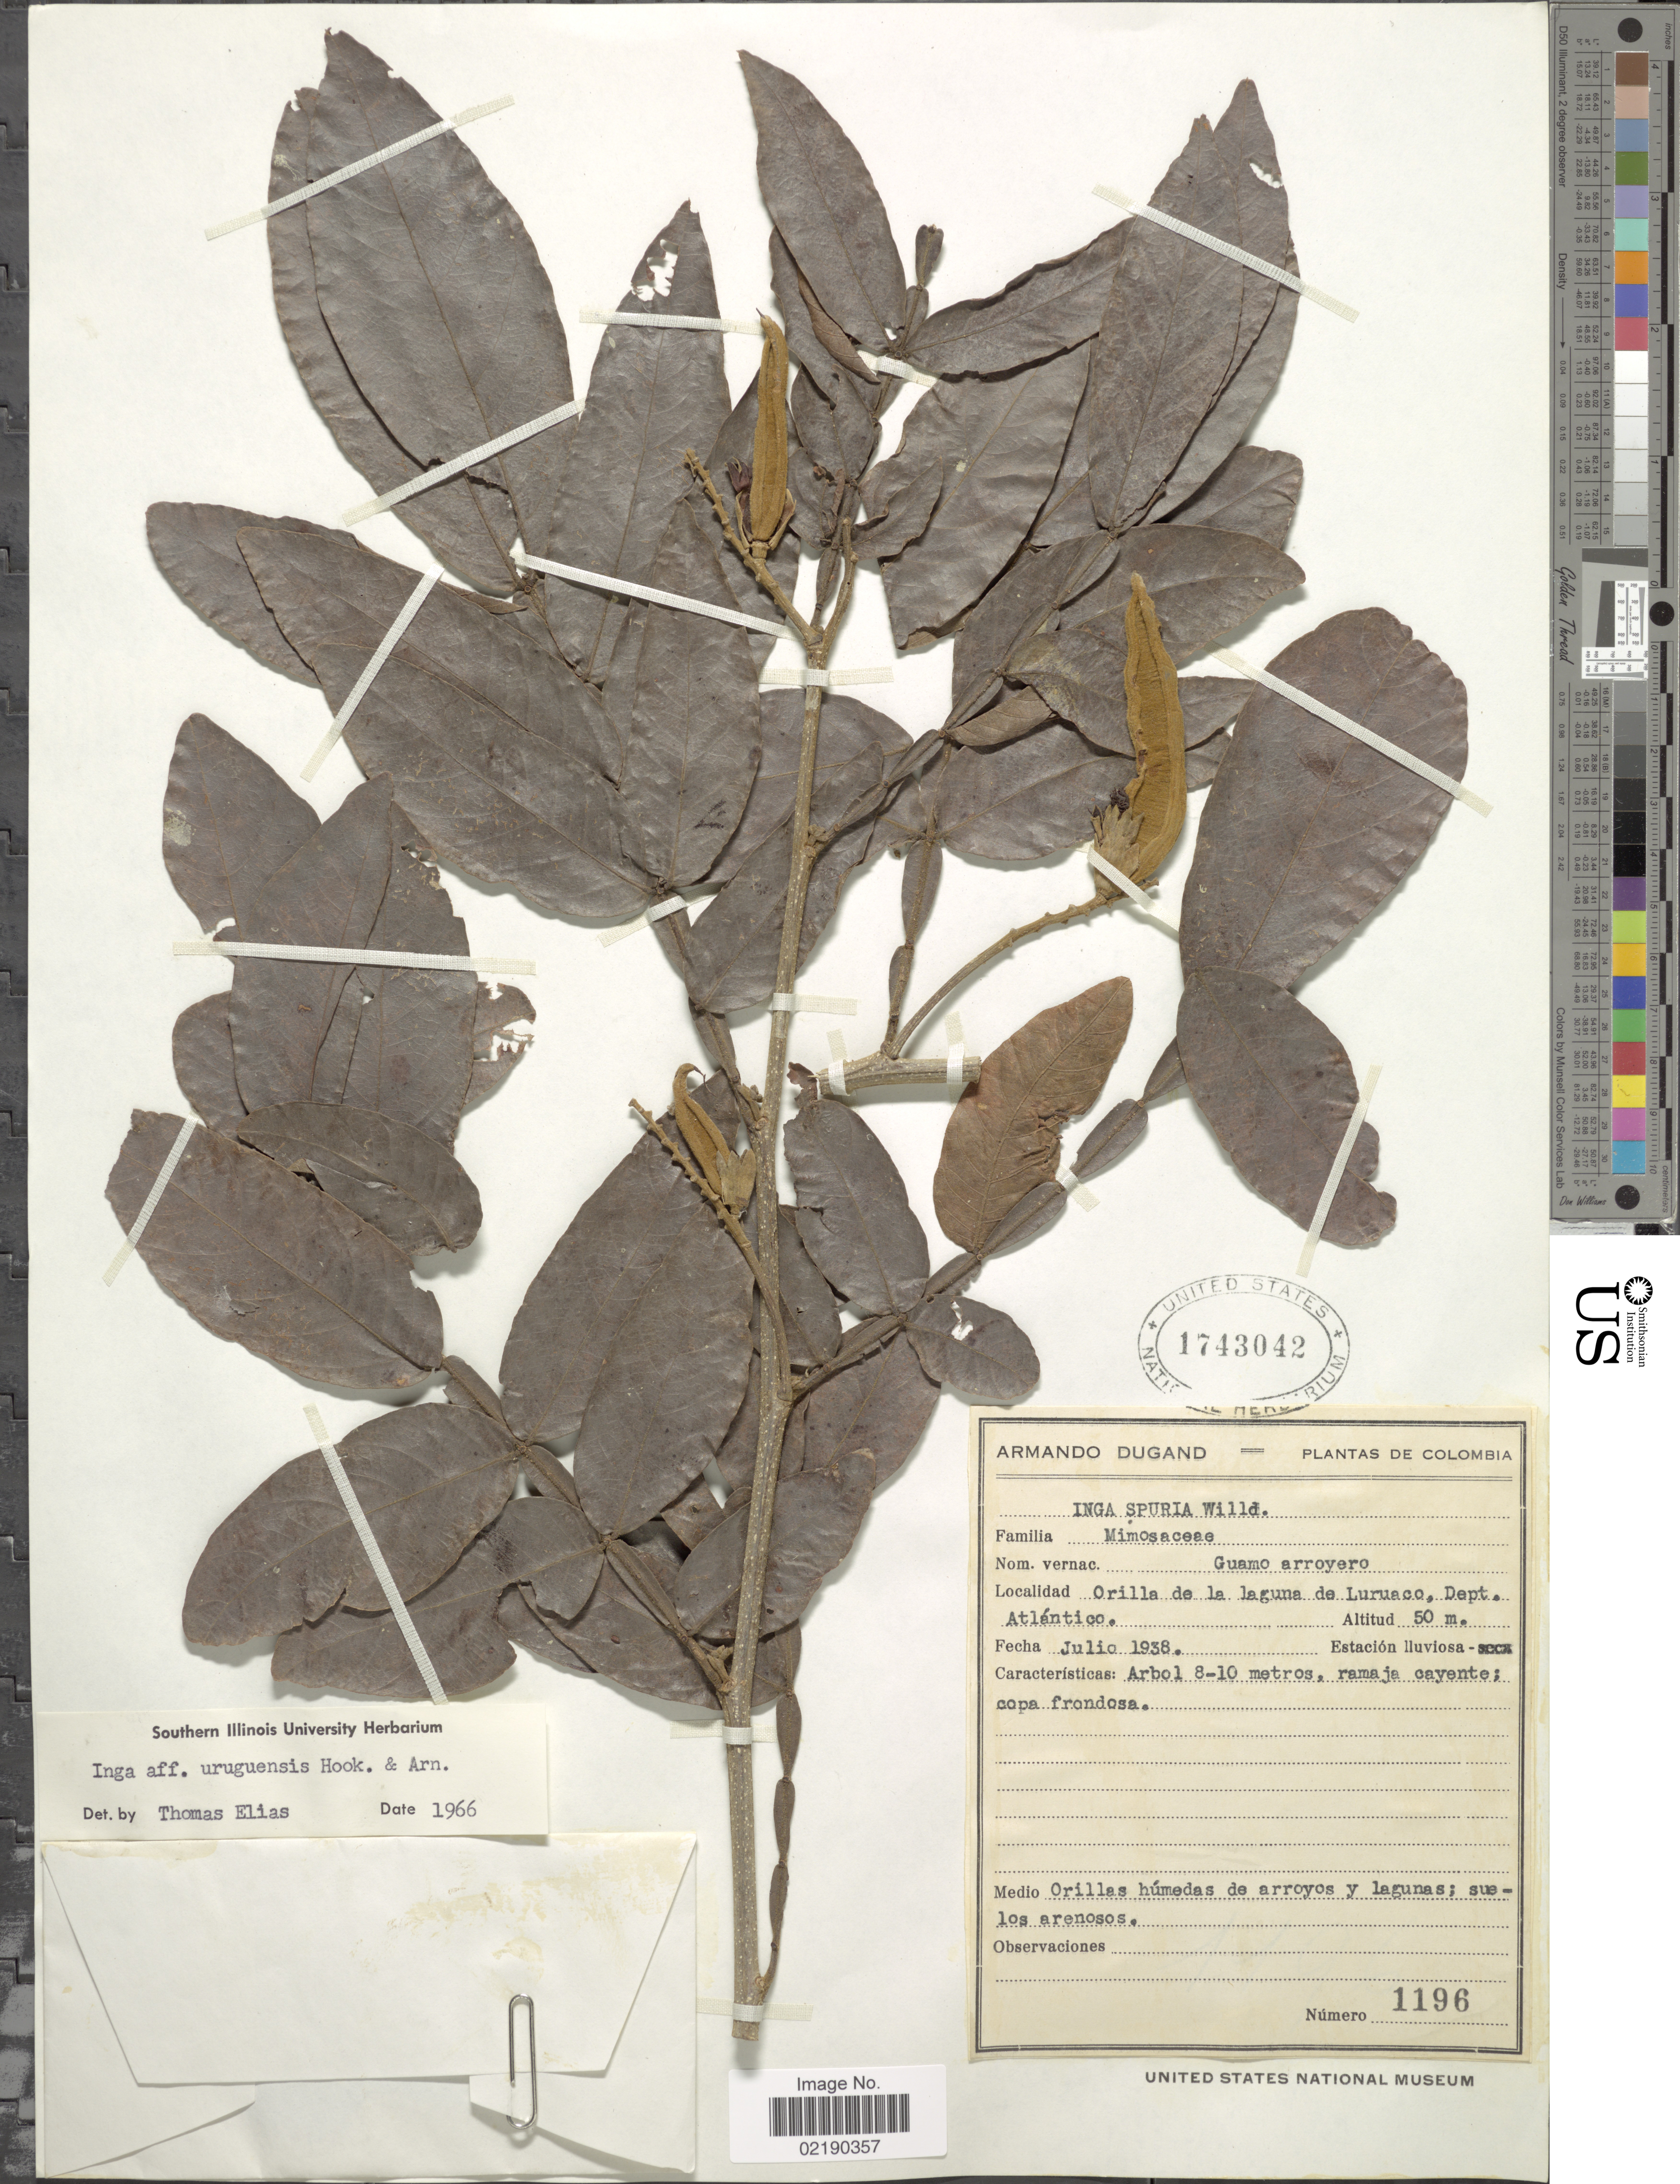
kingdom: Plantae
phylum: Tracheophyta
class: Magnoliopsida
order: Fabales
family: Fabaceae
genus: Inga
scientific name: Inga sp.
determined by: Strong, Mark T., (BOT), Smithsonian Institution - National Museum of Natural History (UNITED STATES)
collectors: A. Dugand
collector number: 1196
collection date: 1938-07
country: Colombia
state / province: Atlántico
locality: Orilla de la laguna de Luruaco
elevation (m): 50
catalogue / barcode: US 1743042